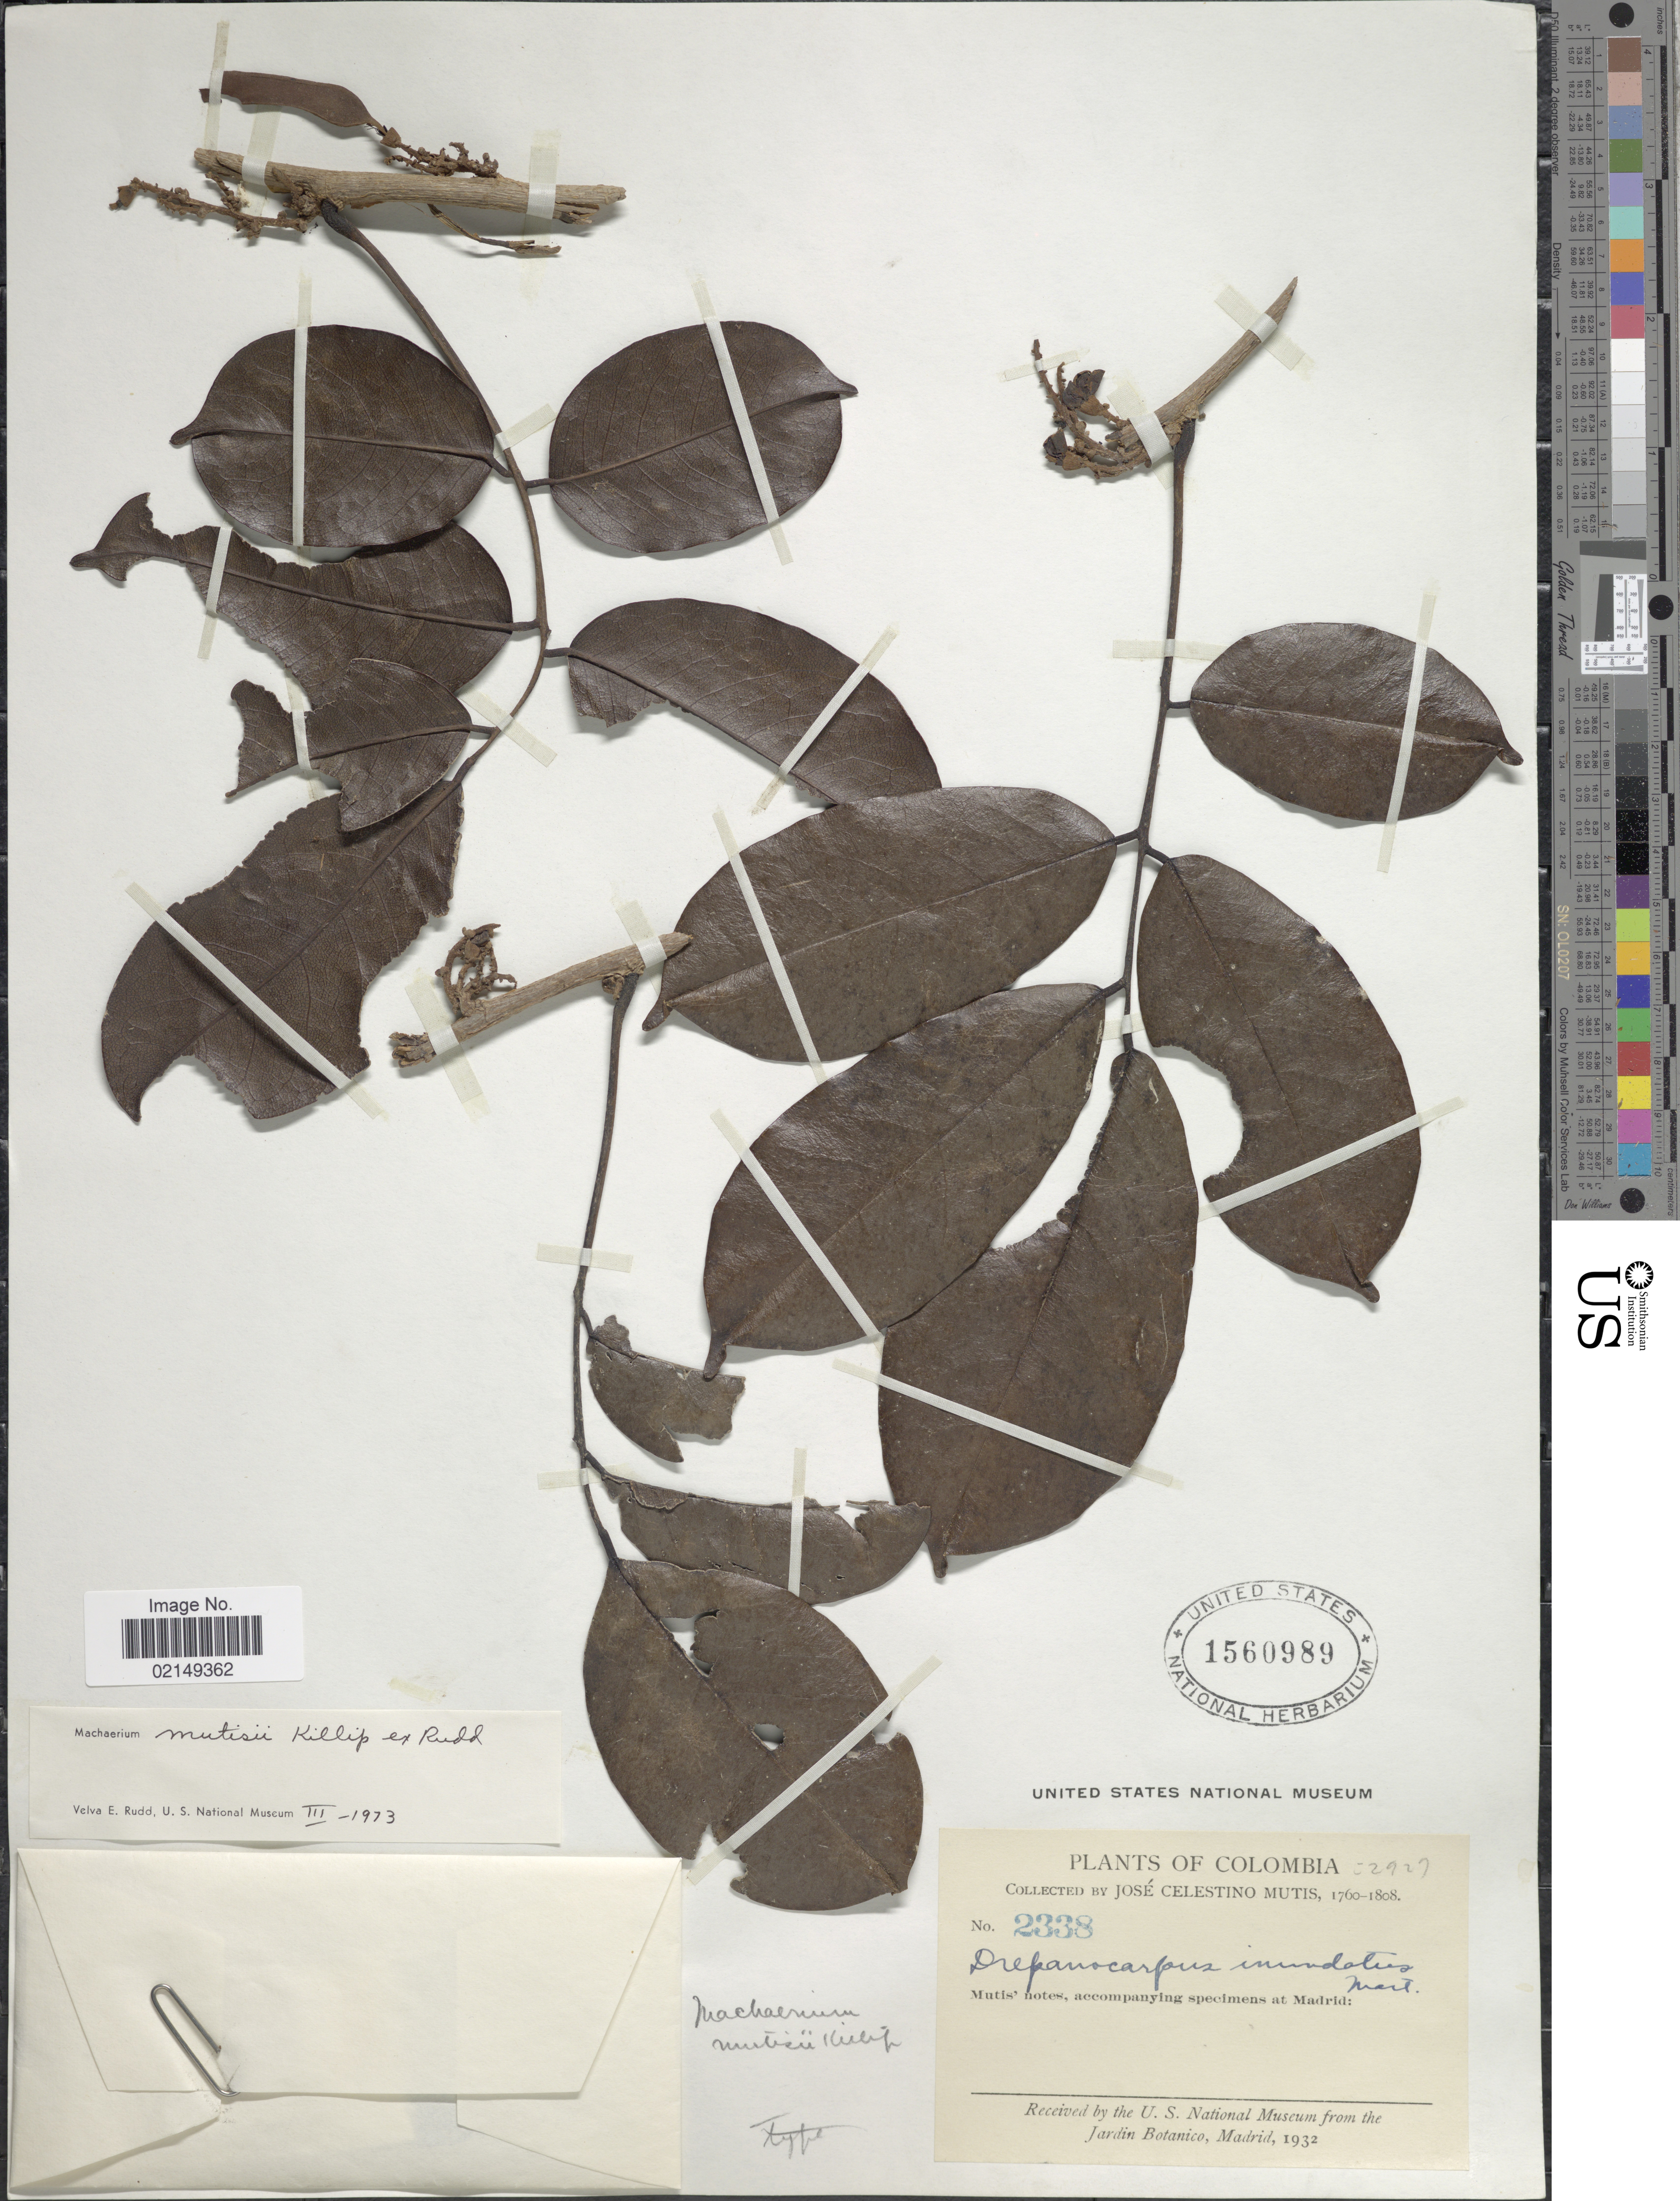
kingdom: Plantae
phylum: Tracheophyta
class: Magnoliopsida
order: Fabales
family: Fabaceae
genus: Machaerium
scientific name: Machaerium mutisii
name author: Killip ex Rudd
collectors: J. C. B. Mutis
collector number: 2338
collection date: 1760/1808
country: Colombia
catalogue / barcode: US 1560989